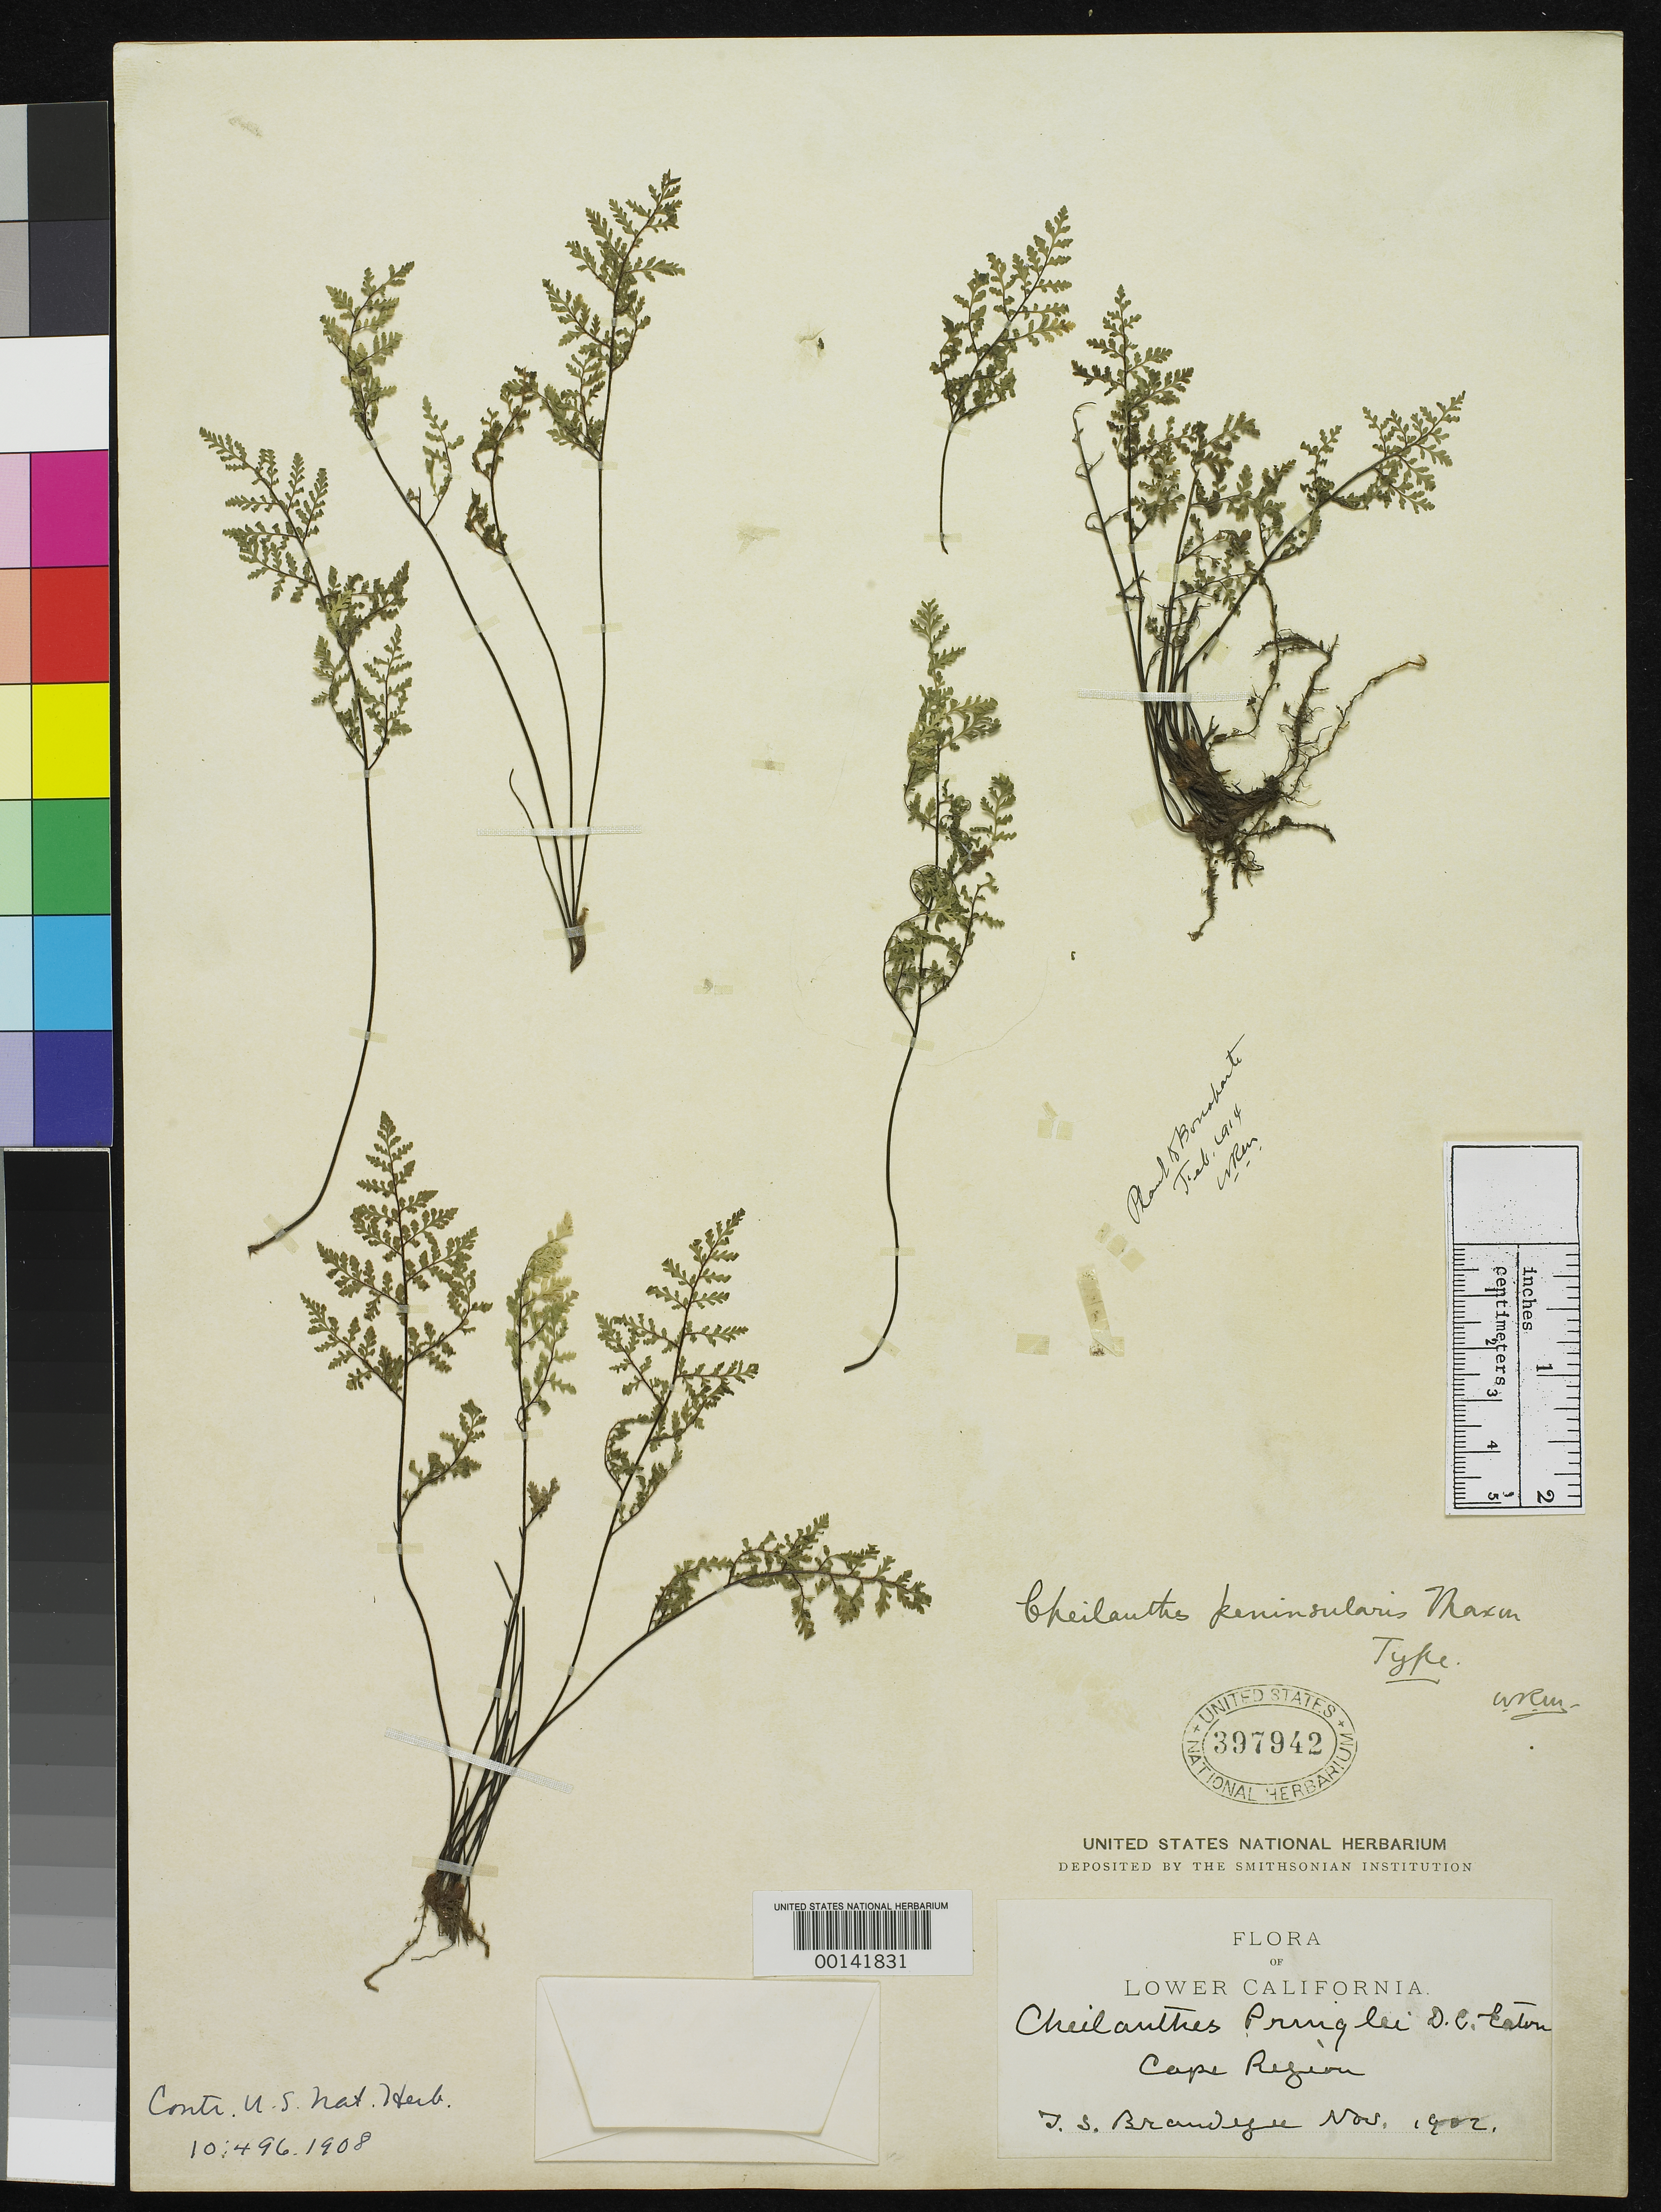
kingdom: Plantae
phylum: Tracheophyta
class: Polypodiopsida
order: Polypodiales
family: Pteridaceae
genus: Cheilanthes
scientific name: Cheilanthes peninsularis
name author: Maxon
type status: Holotype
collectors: T. S. Brandegee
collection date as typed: Nov 1902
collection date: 1902-11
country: Mexico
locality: E of Monserrat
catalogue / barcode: US 397942